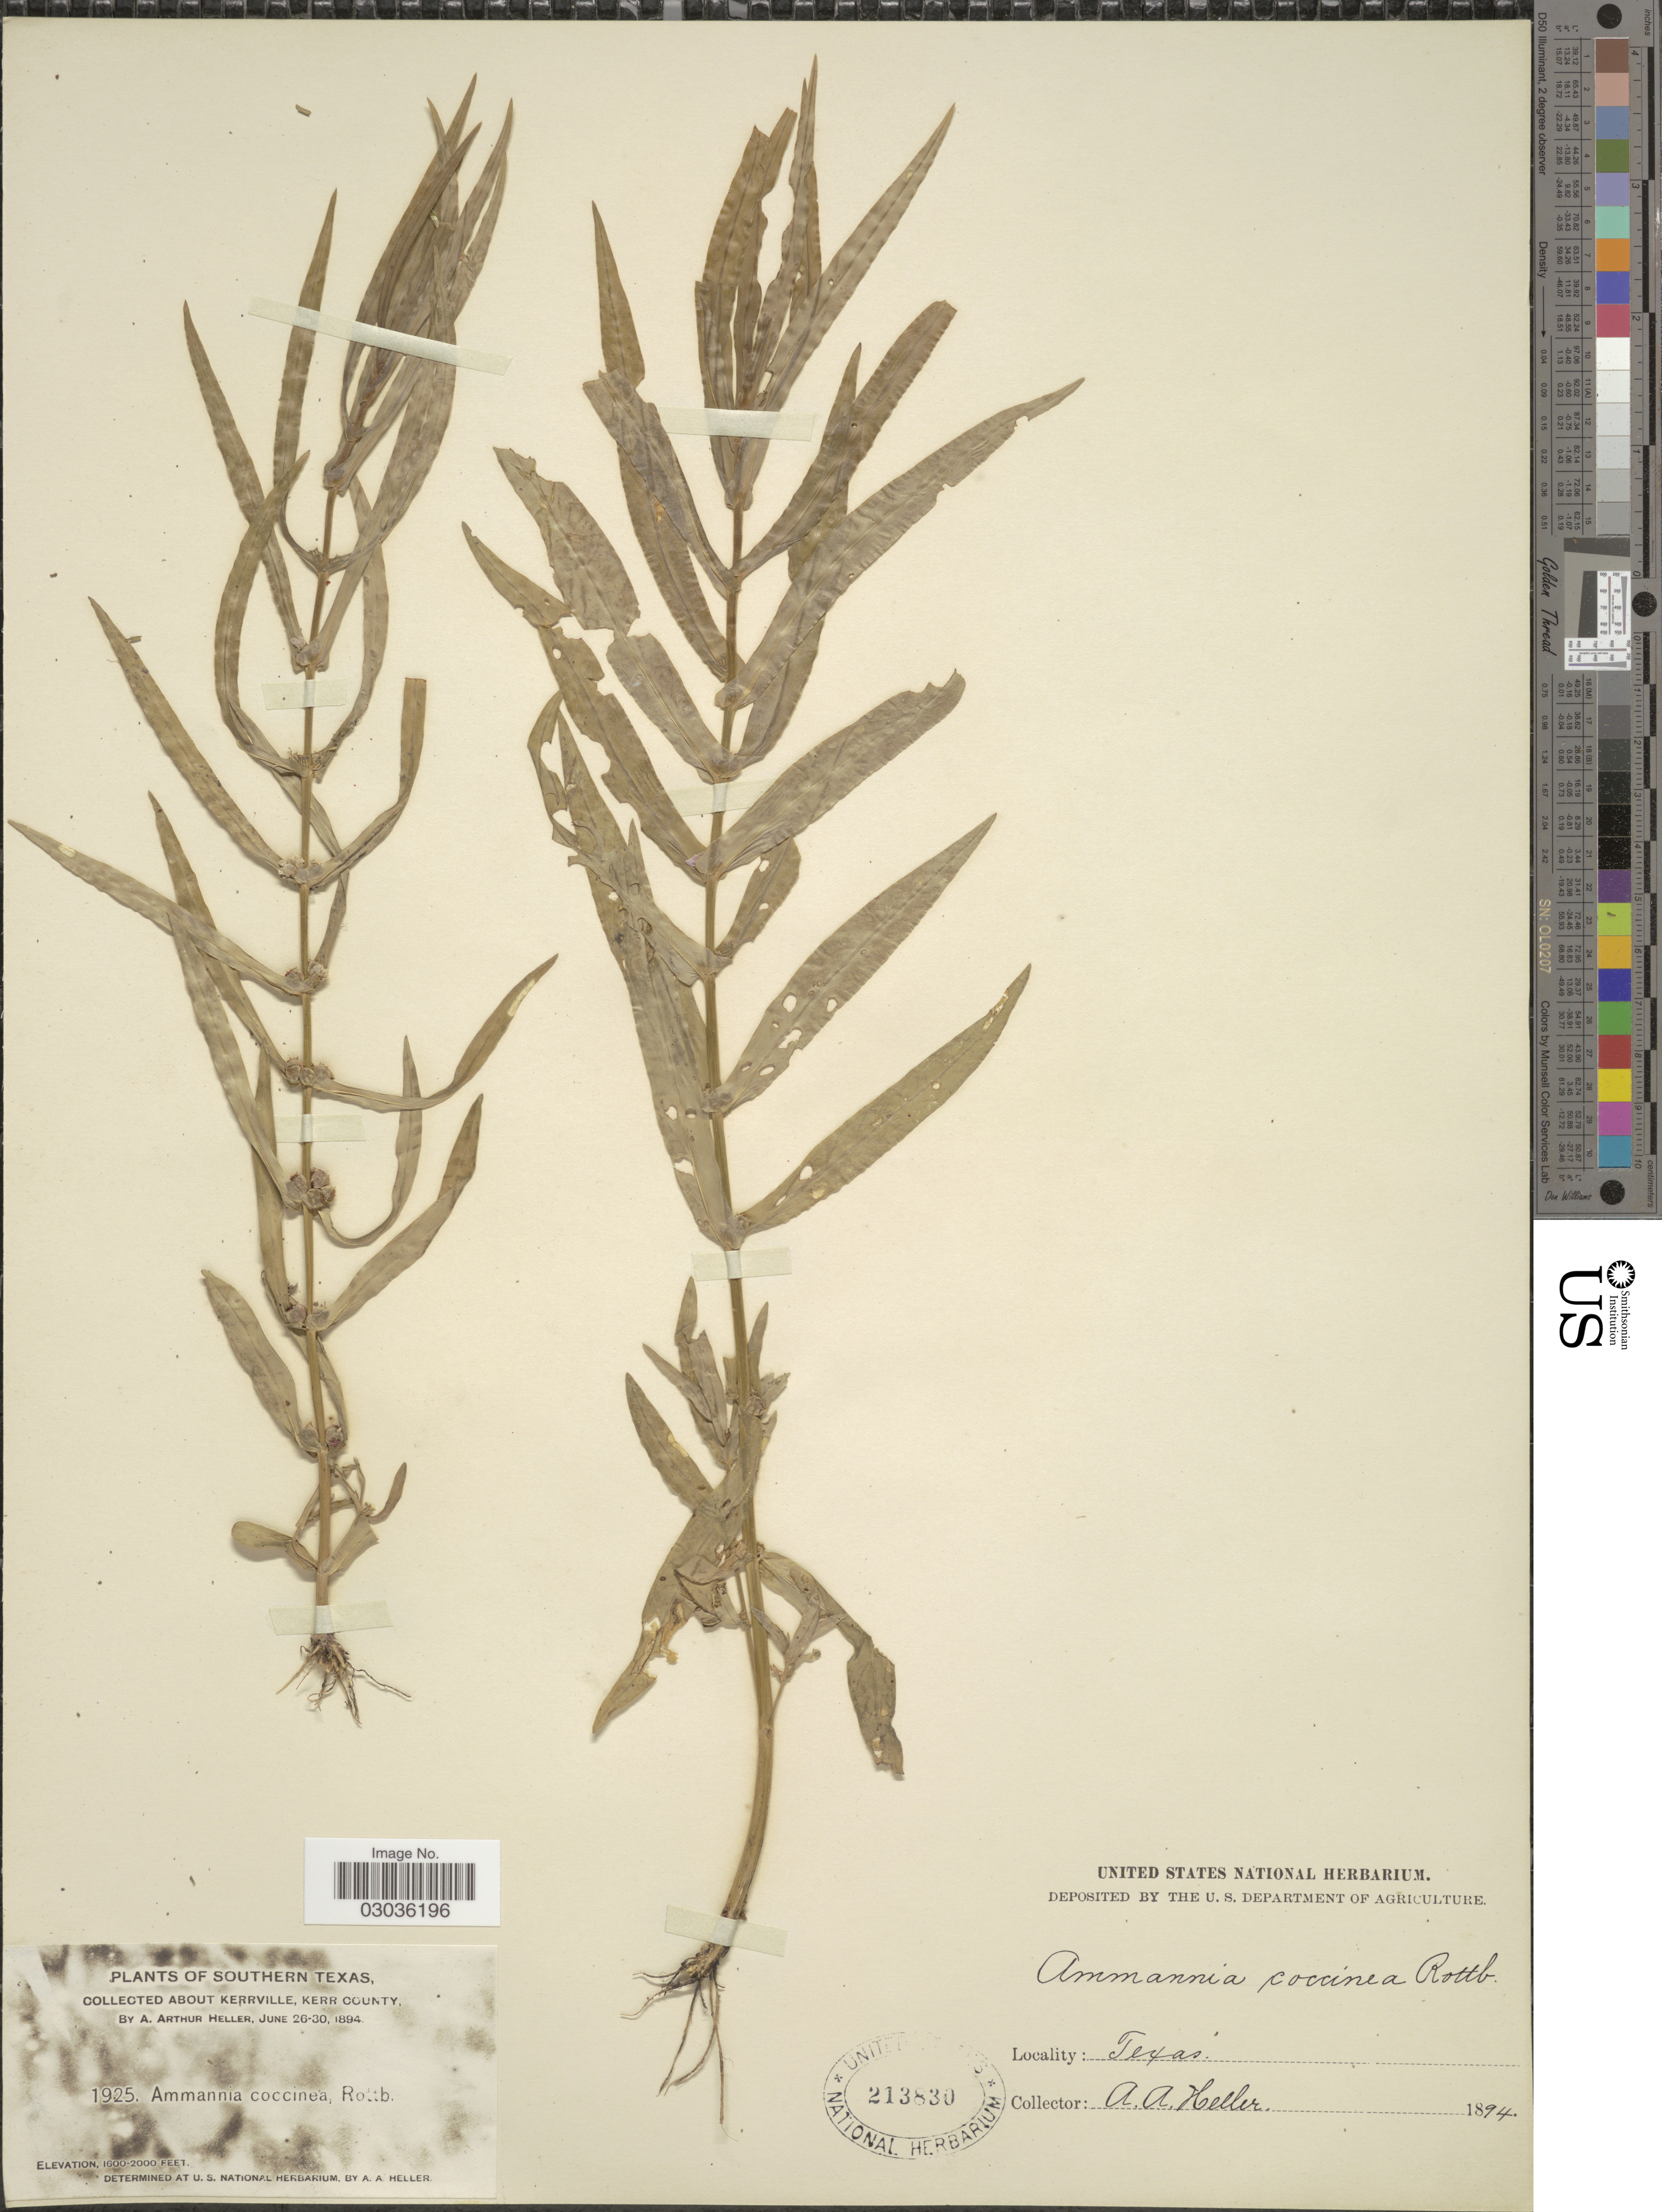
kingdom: Plantae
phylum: Tracheophyta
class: Magnoliopsida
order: Myrtales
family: Lythraceae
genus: Ammannia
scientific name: Ammannia coccinea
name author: Rottb.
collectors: A. A. Heller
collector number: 1925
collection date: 1894-06-26/1894-06-30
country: United States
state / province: Texas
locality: Southern Texas, About Kerrville, Kerr County.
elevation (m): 488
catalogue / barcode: US 213830